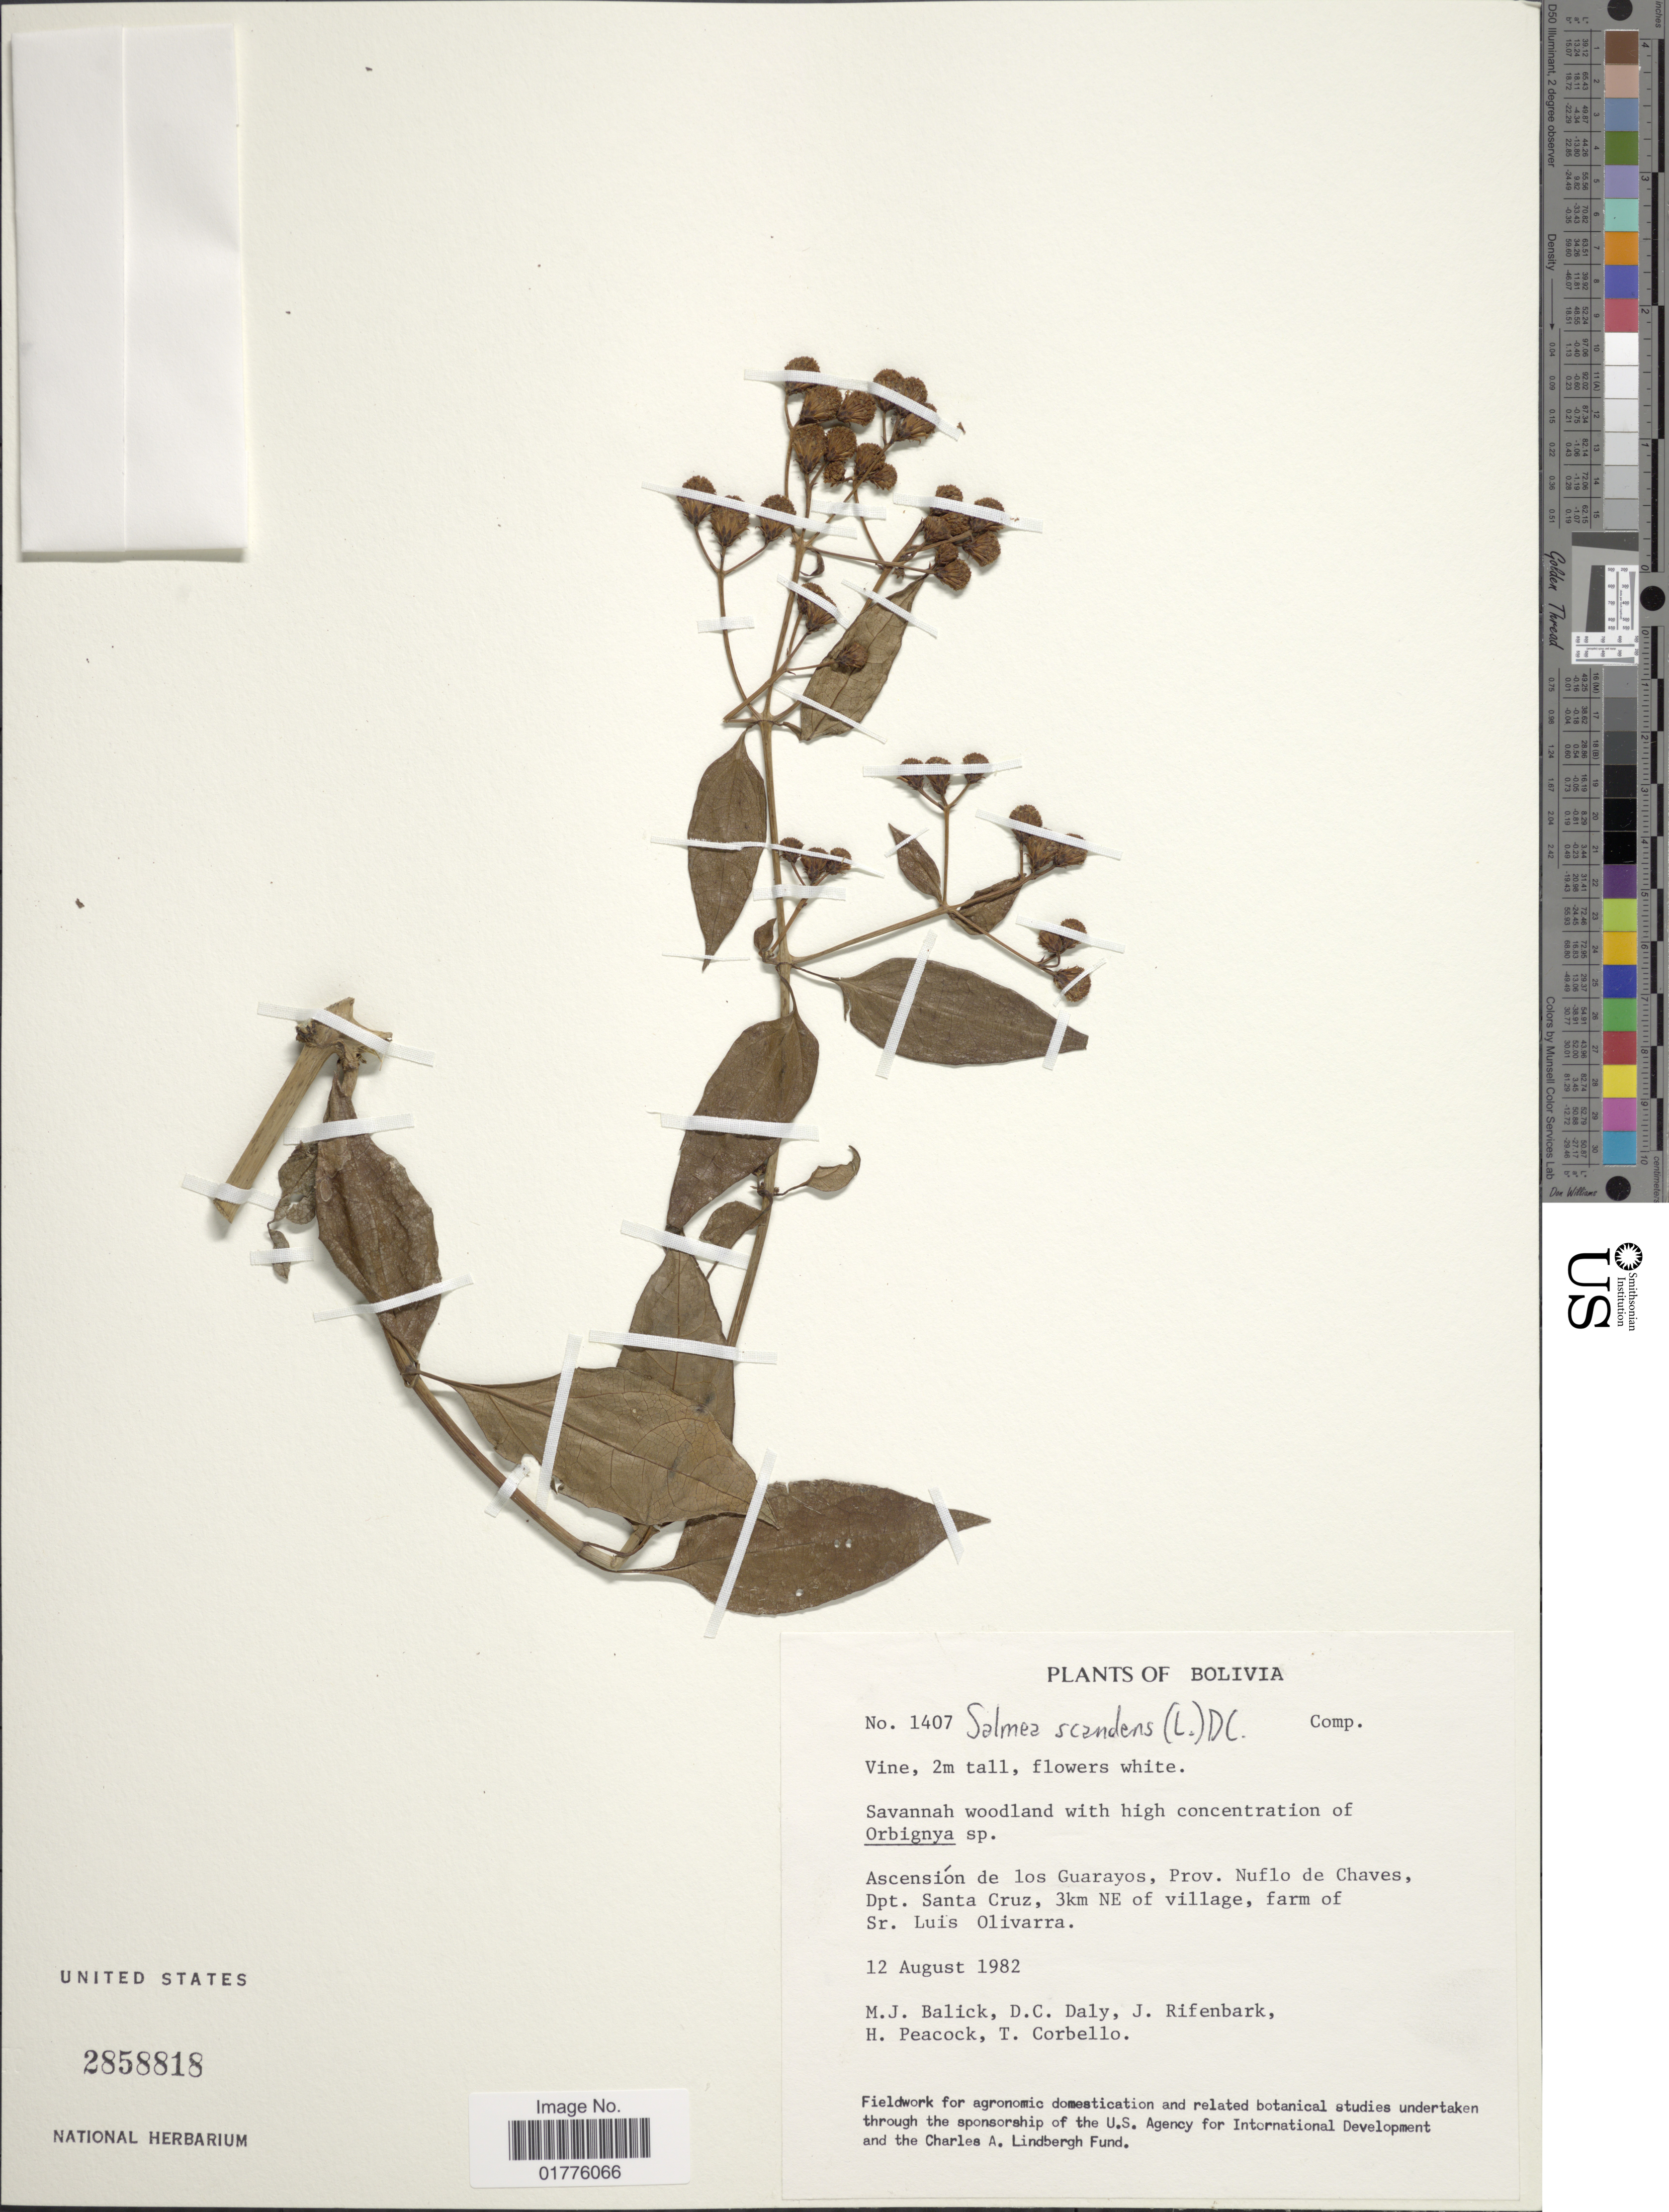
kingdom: Plantae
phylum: Tracheophyta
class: Magnoliopsida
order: Asterales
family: Asteraceae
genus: Salmea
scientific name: Salmea scandens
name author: (L.) DC.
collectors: M. J. Balick, D. C. Daly, J. Rifenbark, H. Peacock & T. Corbello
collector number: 1407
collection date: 1982-08-12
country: Bolivia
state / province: Santa Cruz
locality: Dpt. Santa Cruz, 3km NE of village, farm of Sr. luis olivarra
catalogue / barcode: US 2858818